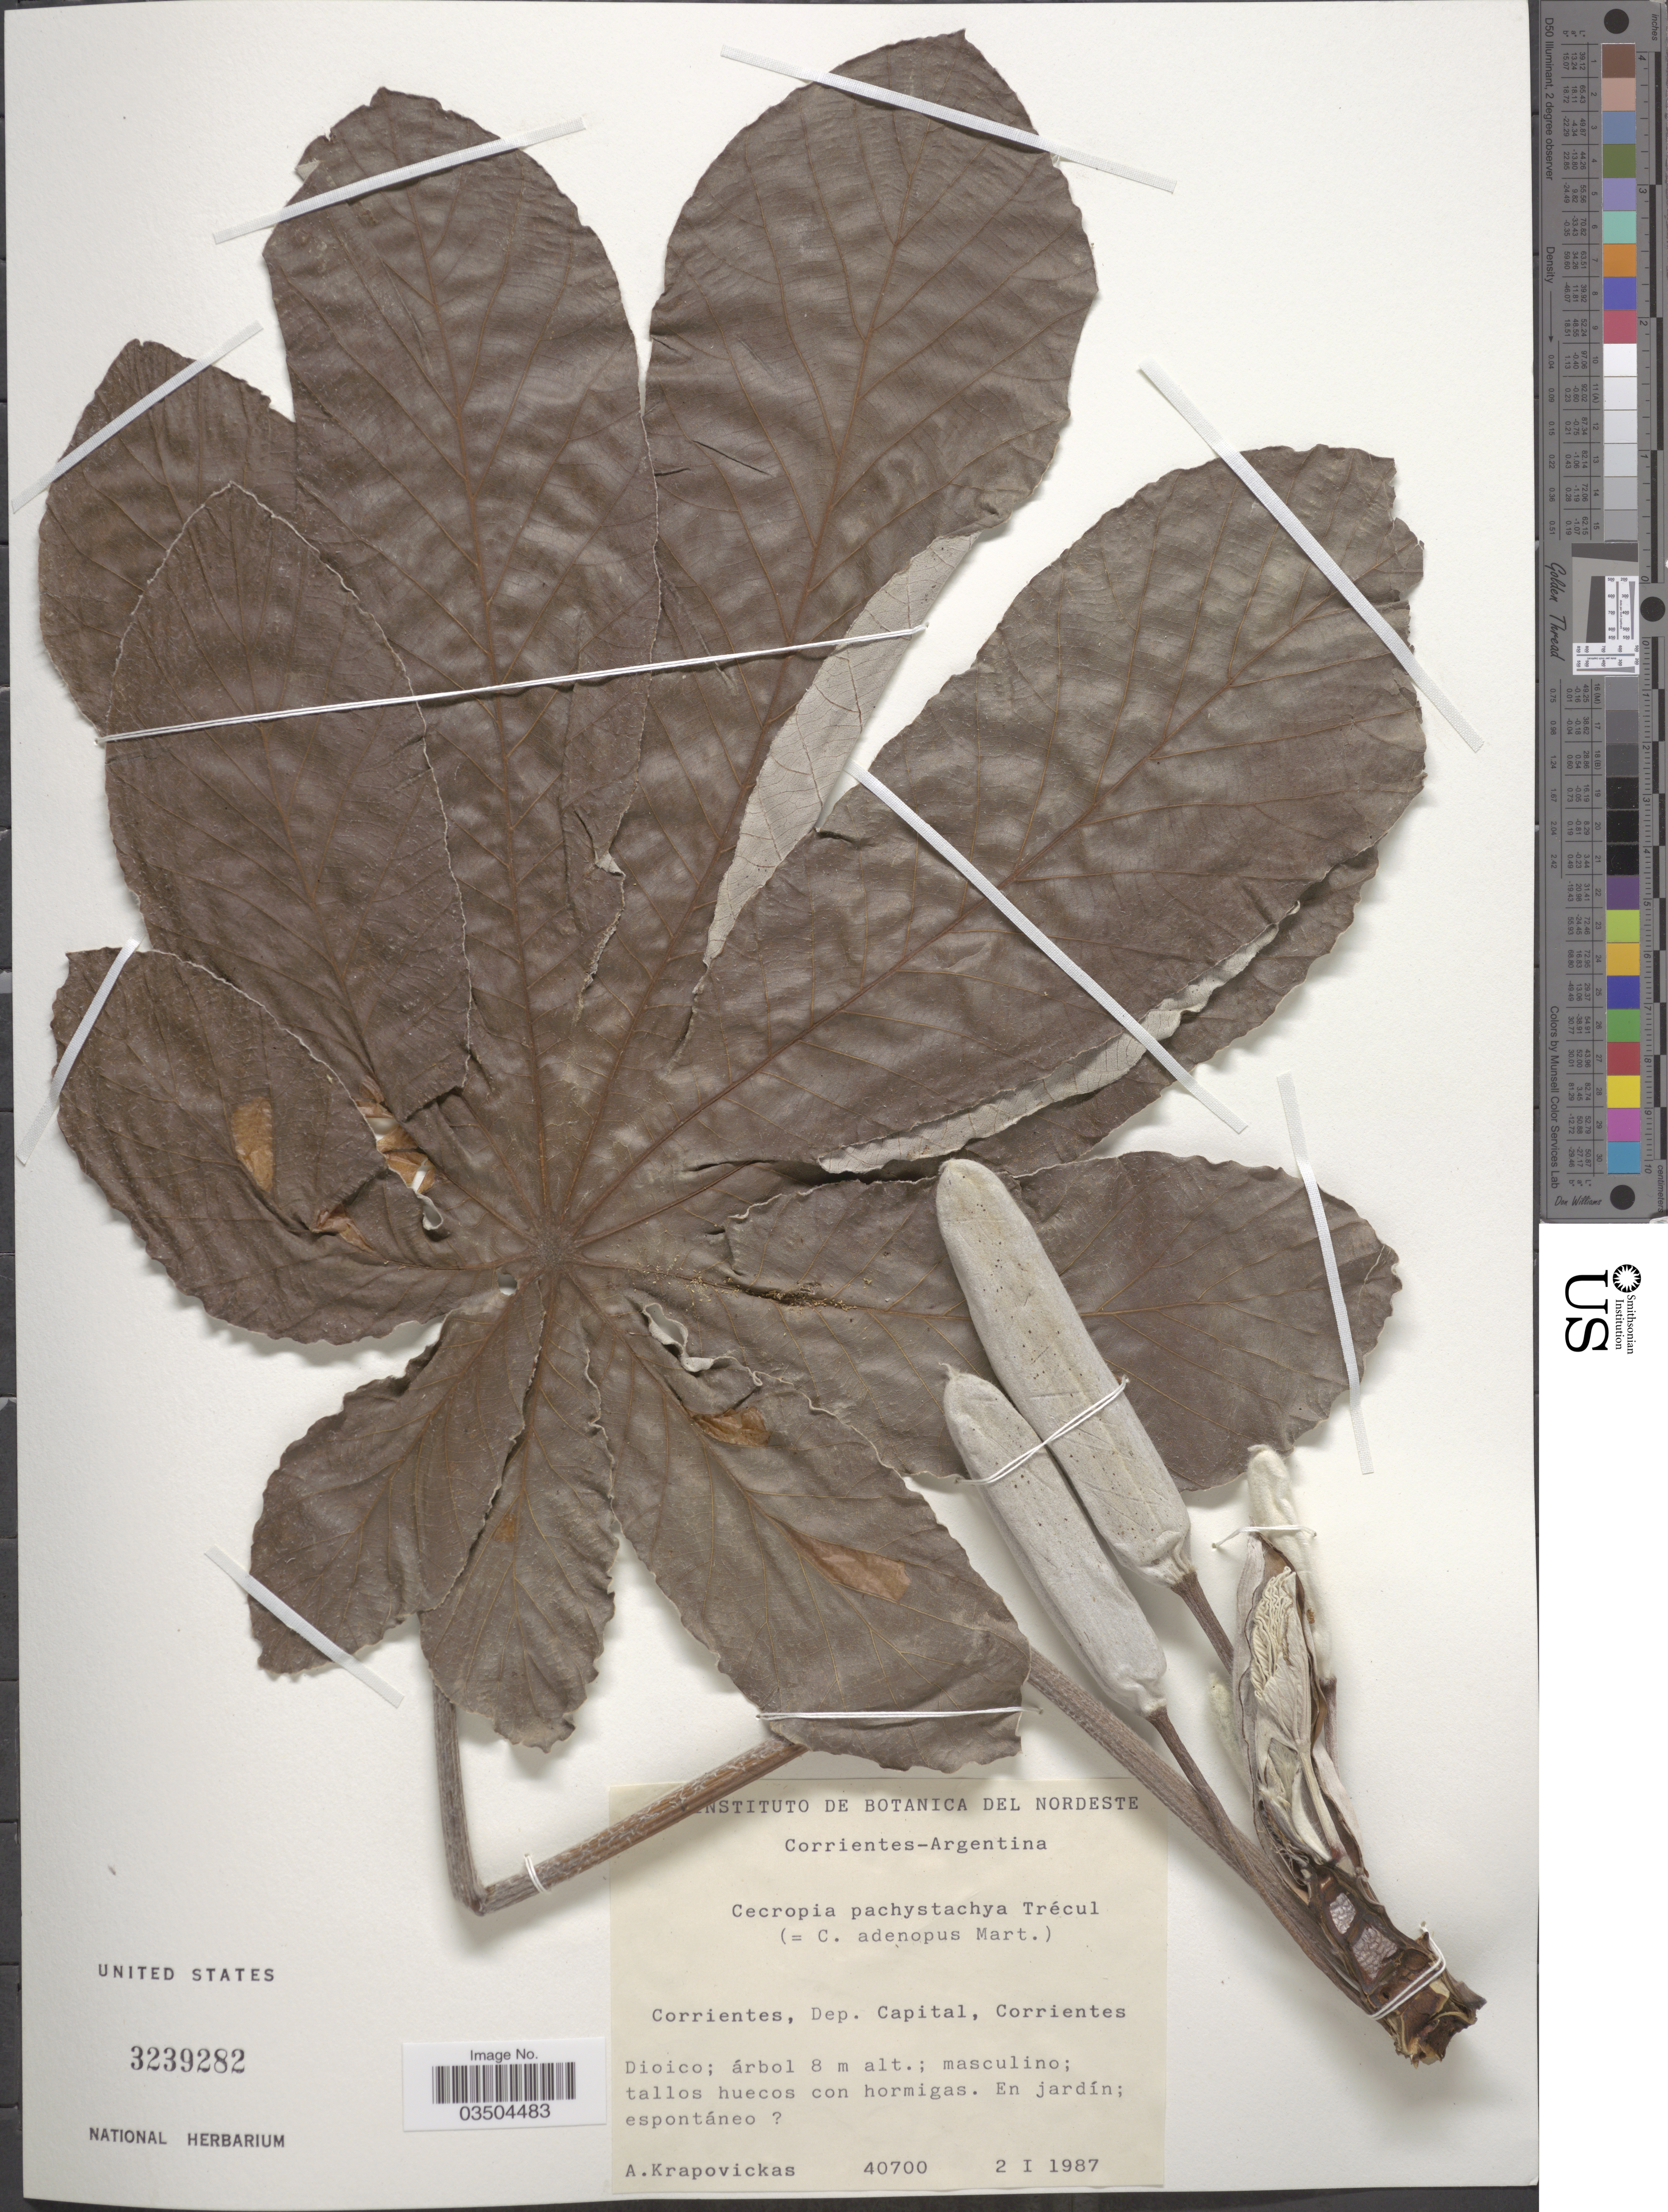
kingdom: Plantae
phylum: Tracheophyta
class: Magnoliopsida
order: Rosales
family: Urticaceae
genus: Cecropia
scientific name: Cecropia pachystachya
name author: Trécul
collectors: A. Krapovickas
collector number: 40700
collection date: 1987-01-02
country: Argentina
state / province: Corrientes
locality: Dep. Capital.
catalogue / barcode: US 3239282